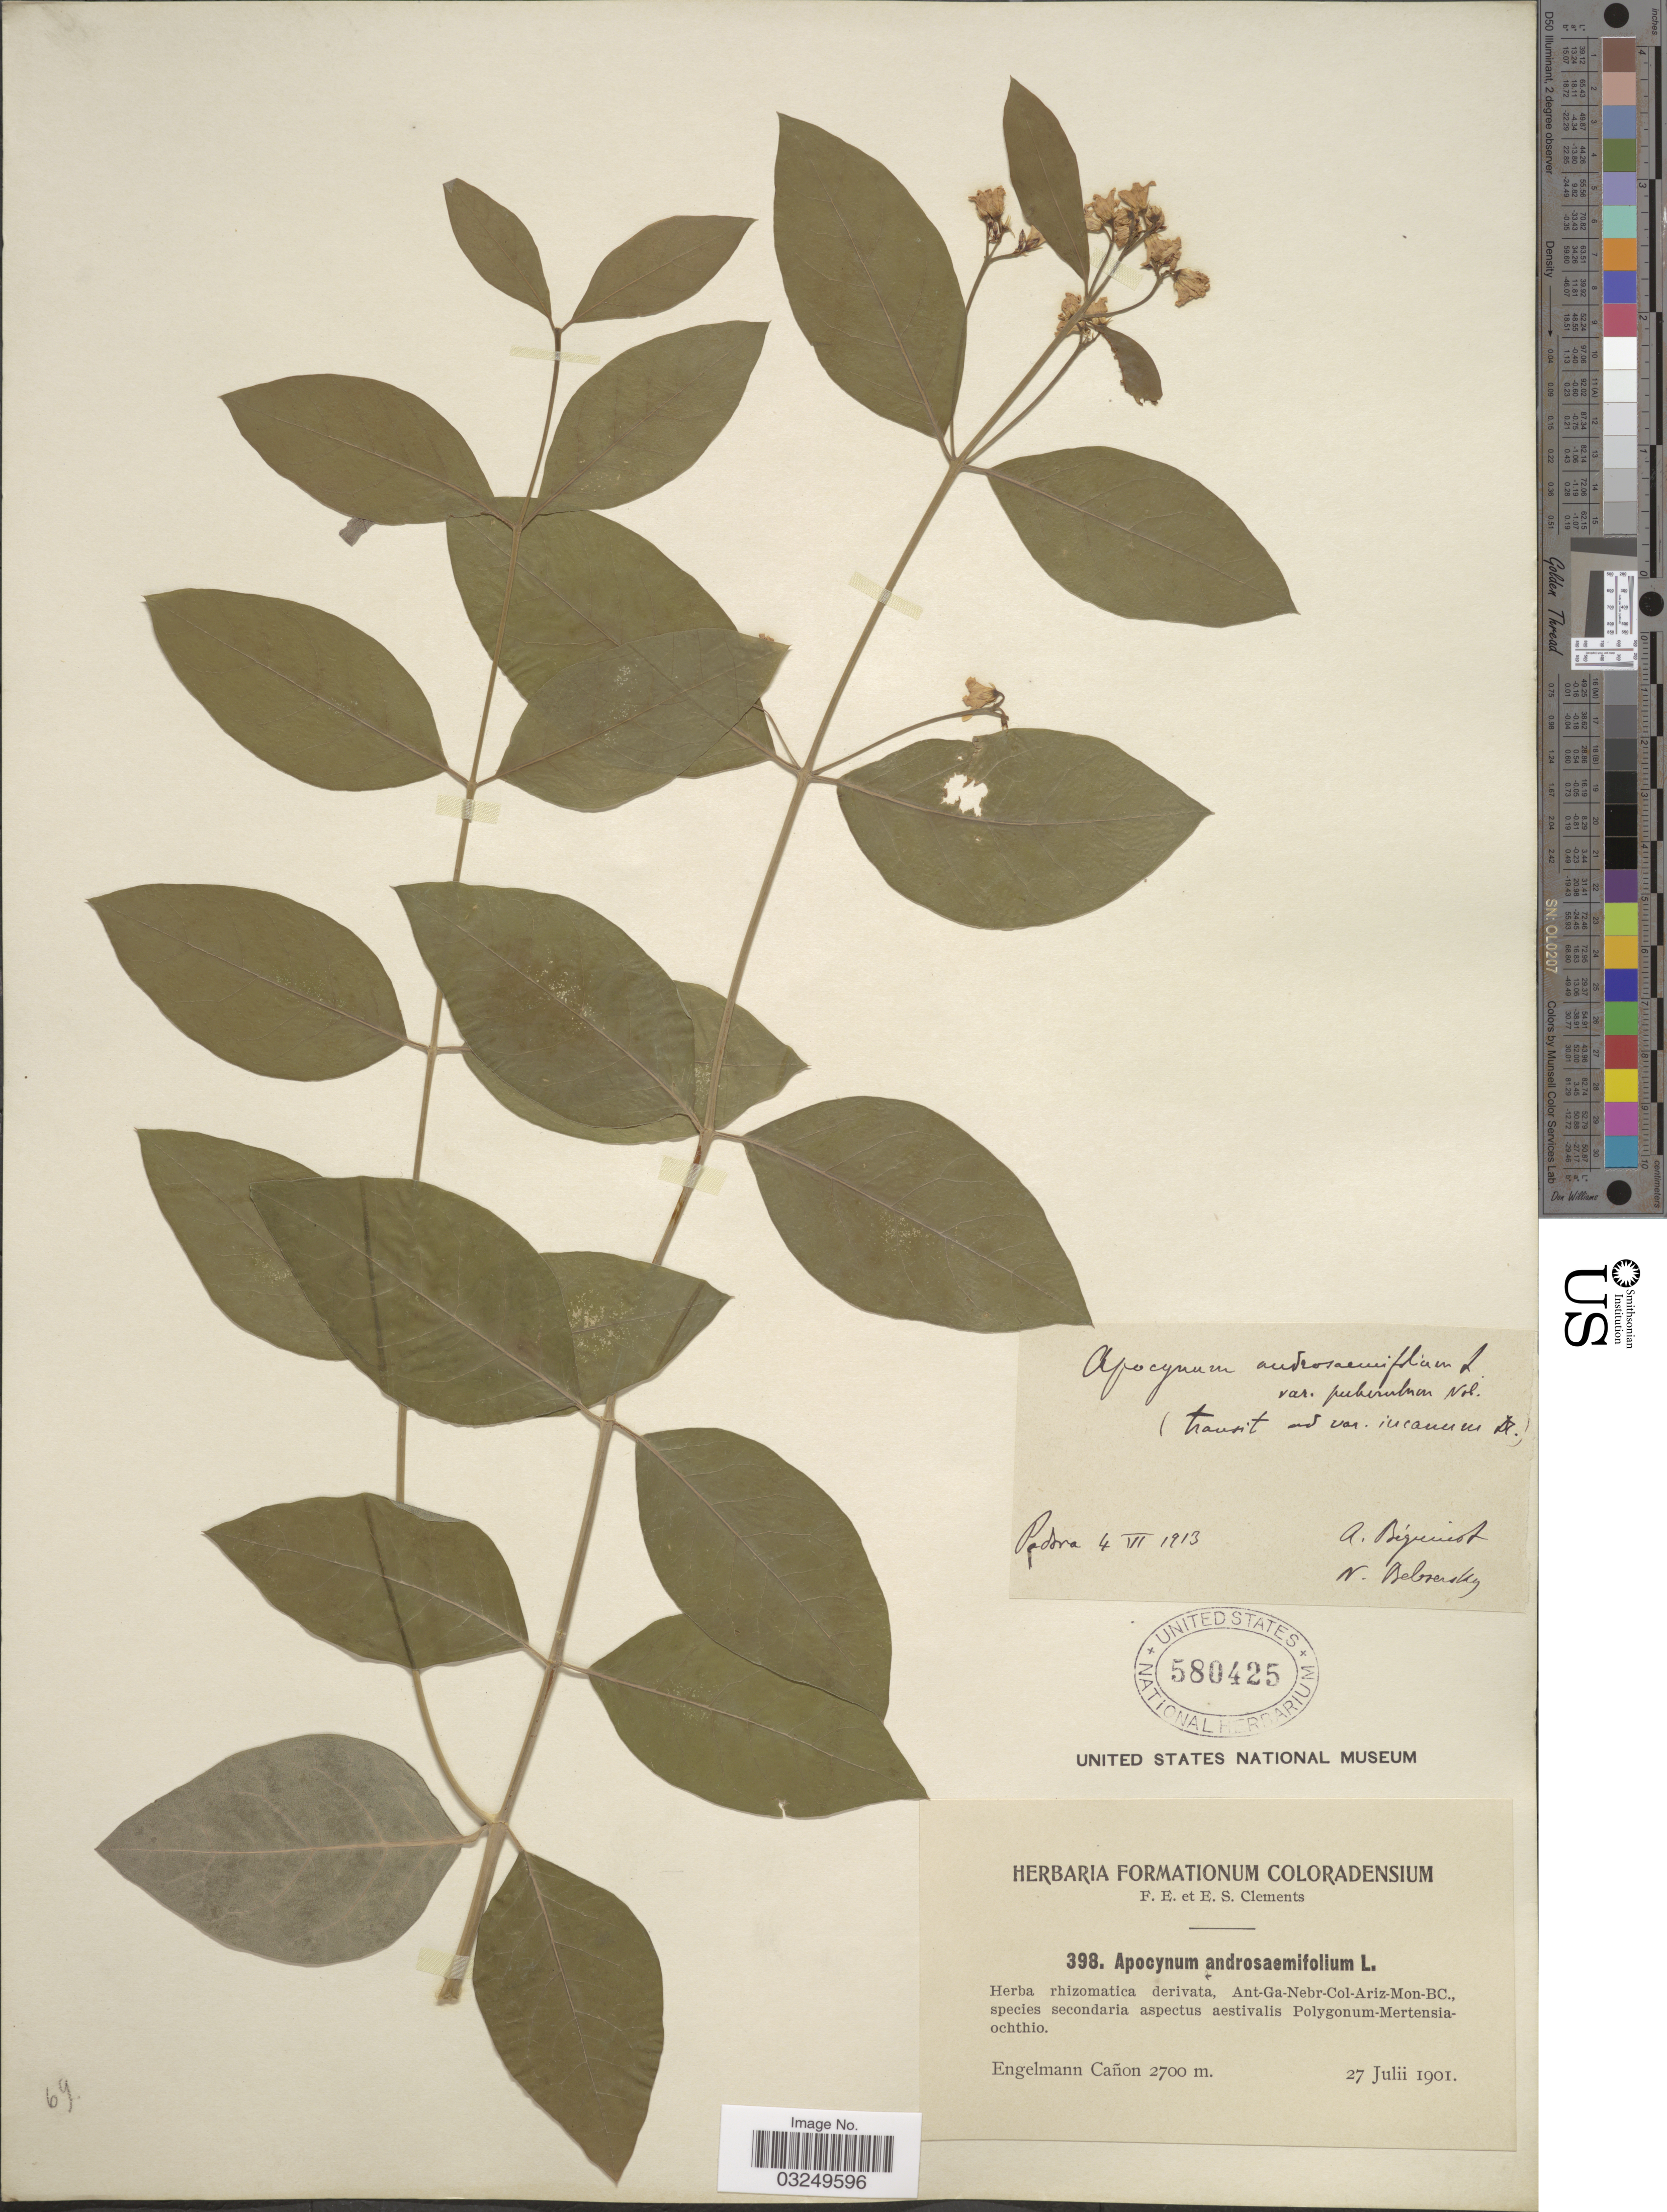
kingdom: Plantae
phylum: Tracheophyta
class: Magnoliopsida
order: Gentianales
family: Apocynaceae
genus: Apocynum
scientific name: Apocynum androsaemifolium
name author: L.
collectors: F. E. Clements & E. S. Clements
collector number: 398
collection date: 1901-07-27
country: United States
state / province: Colorado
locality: Engelmann Cañon.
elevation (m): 2700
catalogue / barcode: US 580425